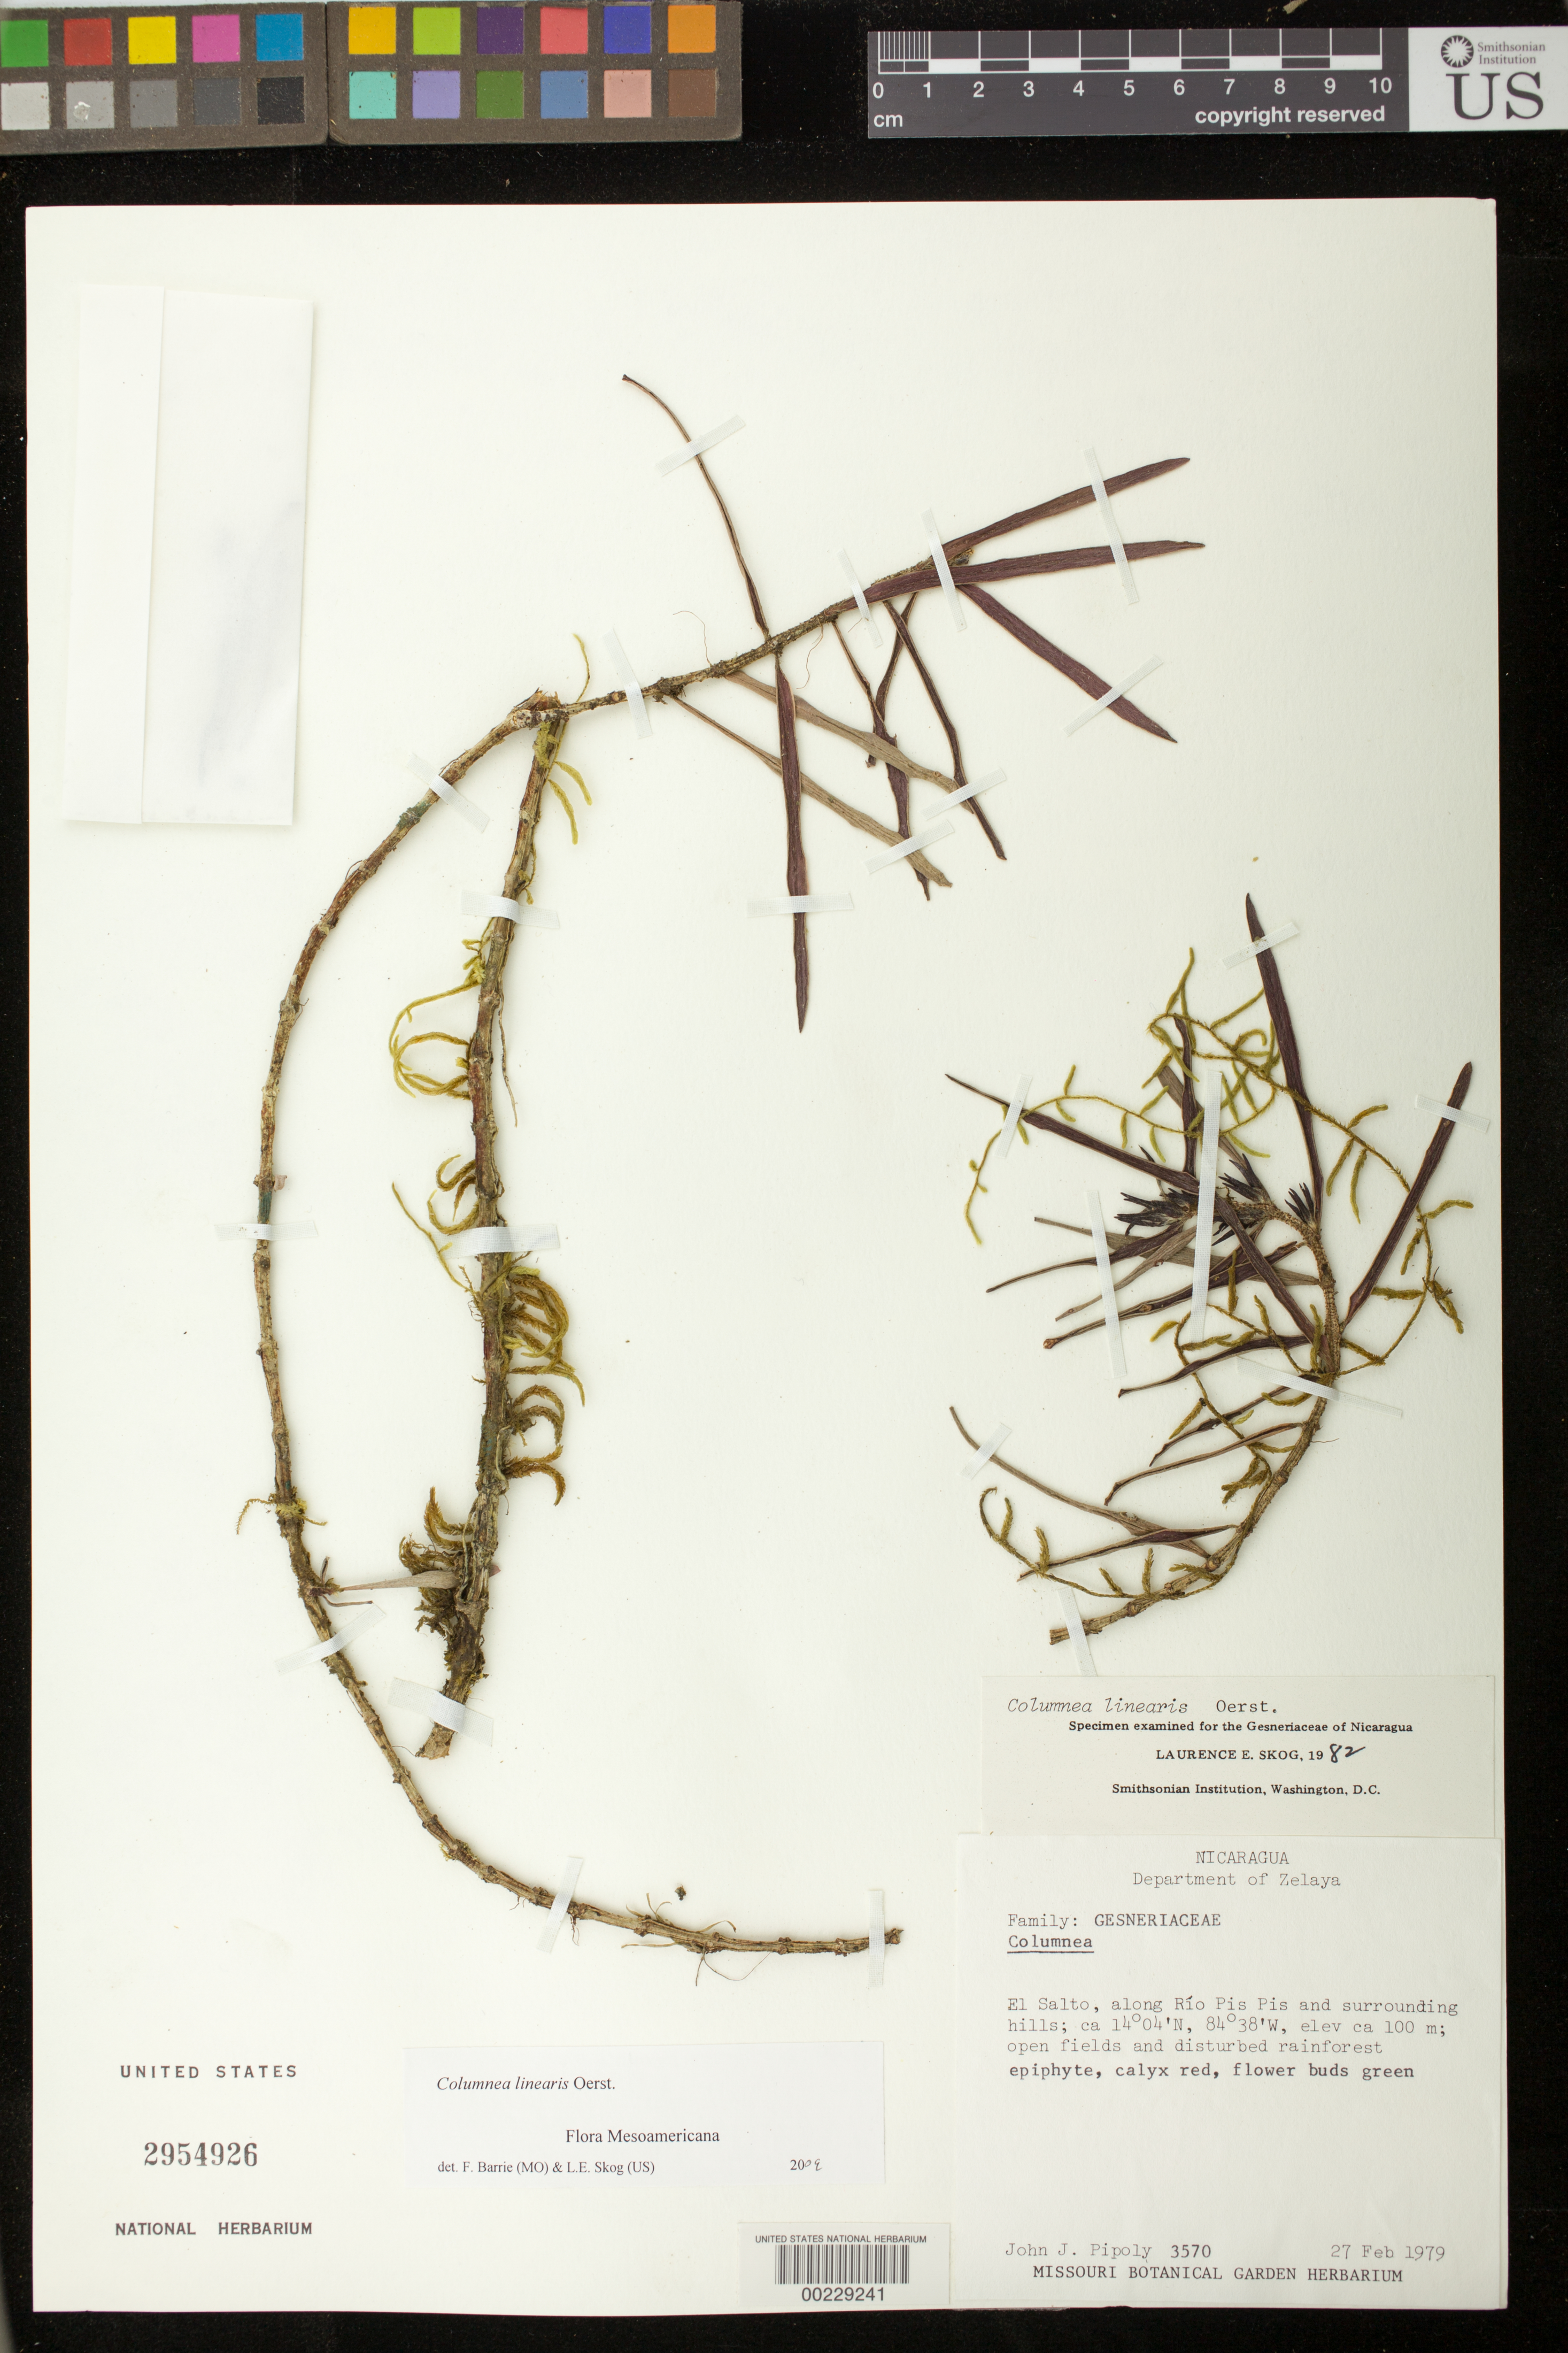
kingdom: Plantae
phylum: Tracheophyta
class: Magnoliopsida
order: Lamiales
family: Gesneriaceae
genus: Columnea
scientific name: Columnea linearis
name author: Oerst.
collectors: J. J. Pipoly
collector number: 3570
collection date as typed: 27 Feb 1979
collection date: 1979-02-27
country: Nicaragua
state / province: Atlántico Norte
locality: El Salto, along Rio Pis Pis and surrounding Hills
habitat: Open fields and disturbed rainforest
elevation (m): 100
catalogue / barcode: US 2954926